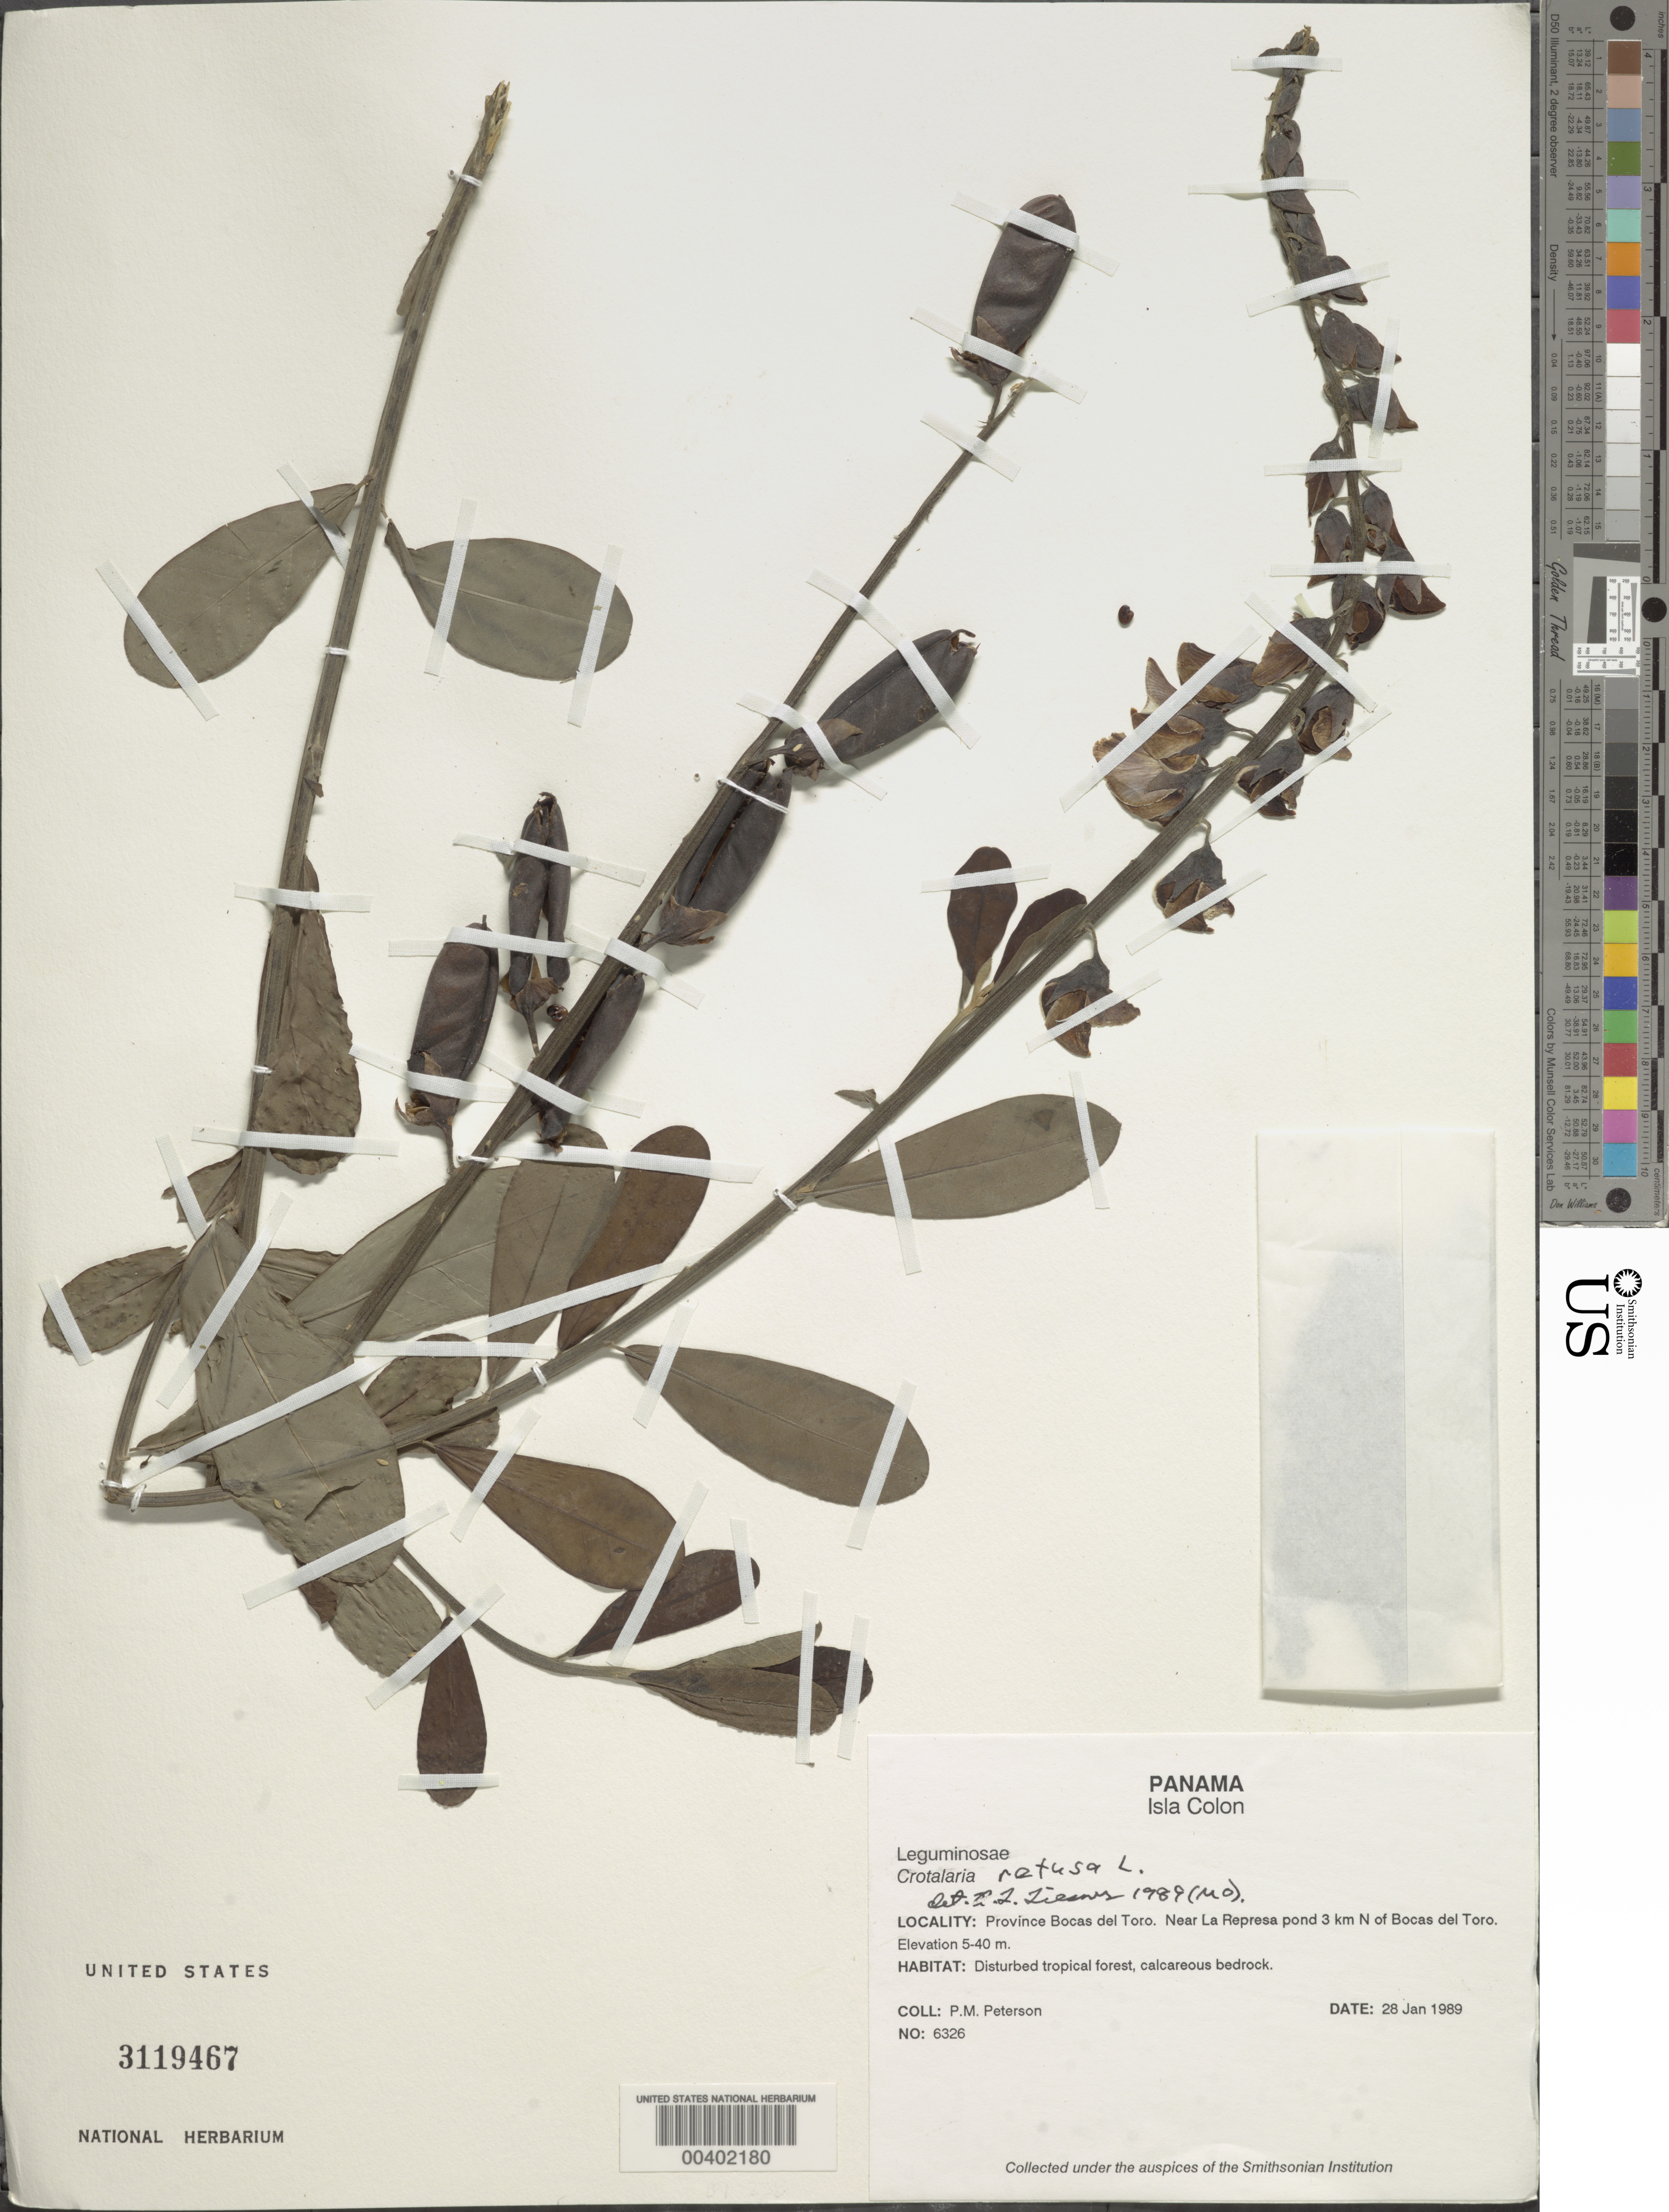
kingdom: Plantae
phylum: Tracheophyta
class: Magnoliopsida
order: Fabales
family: Fabaceae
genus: Crotalaria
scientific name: Crotalaria retusa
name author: L.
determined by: Liesner, R. L.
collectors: P. M. Peterson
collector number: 06326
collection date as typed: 28 Jan 1989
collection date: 1989-01-28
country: Panama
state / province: Bocas del Toro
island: Colón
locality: Isla Colon, near La Represa pond 3 km N of Bocas del Toro.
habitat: Disturbed tropical forest, calcareous bedrock.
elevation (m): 5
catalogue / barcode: US 3119467